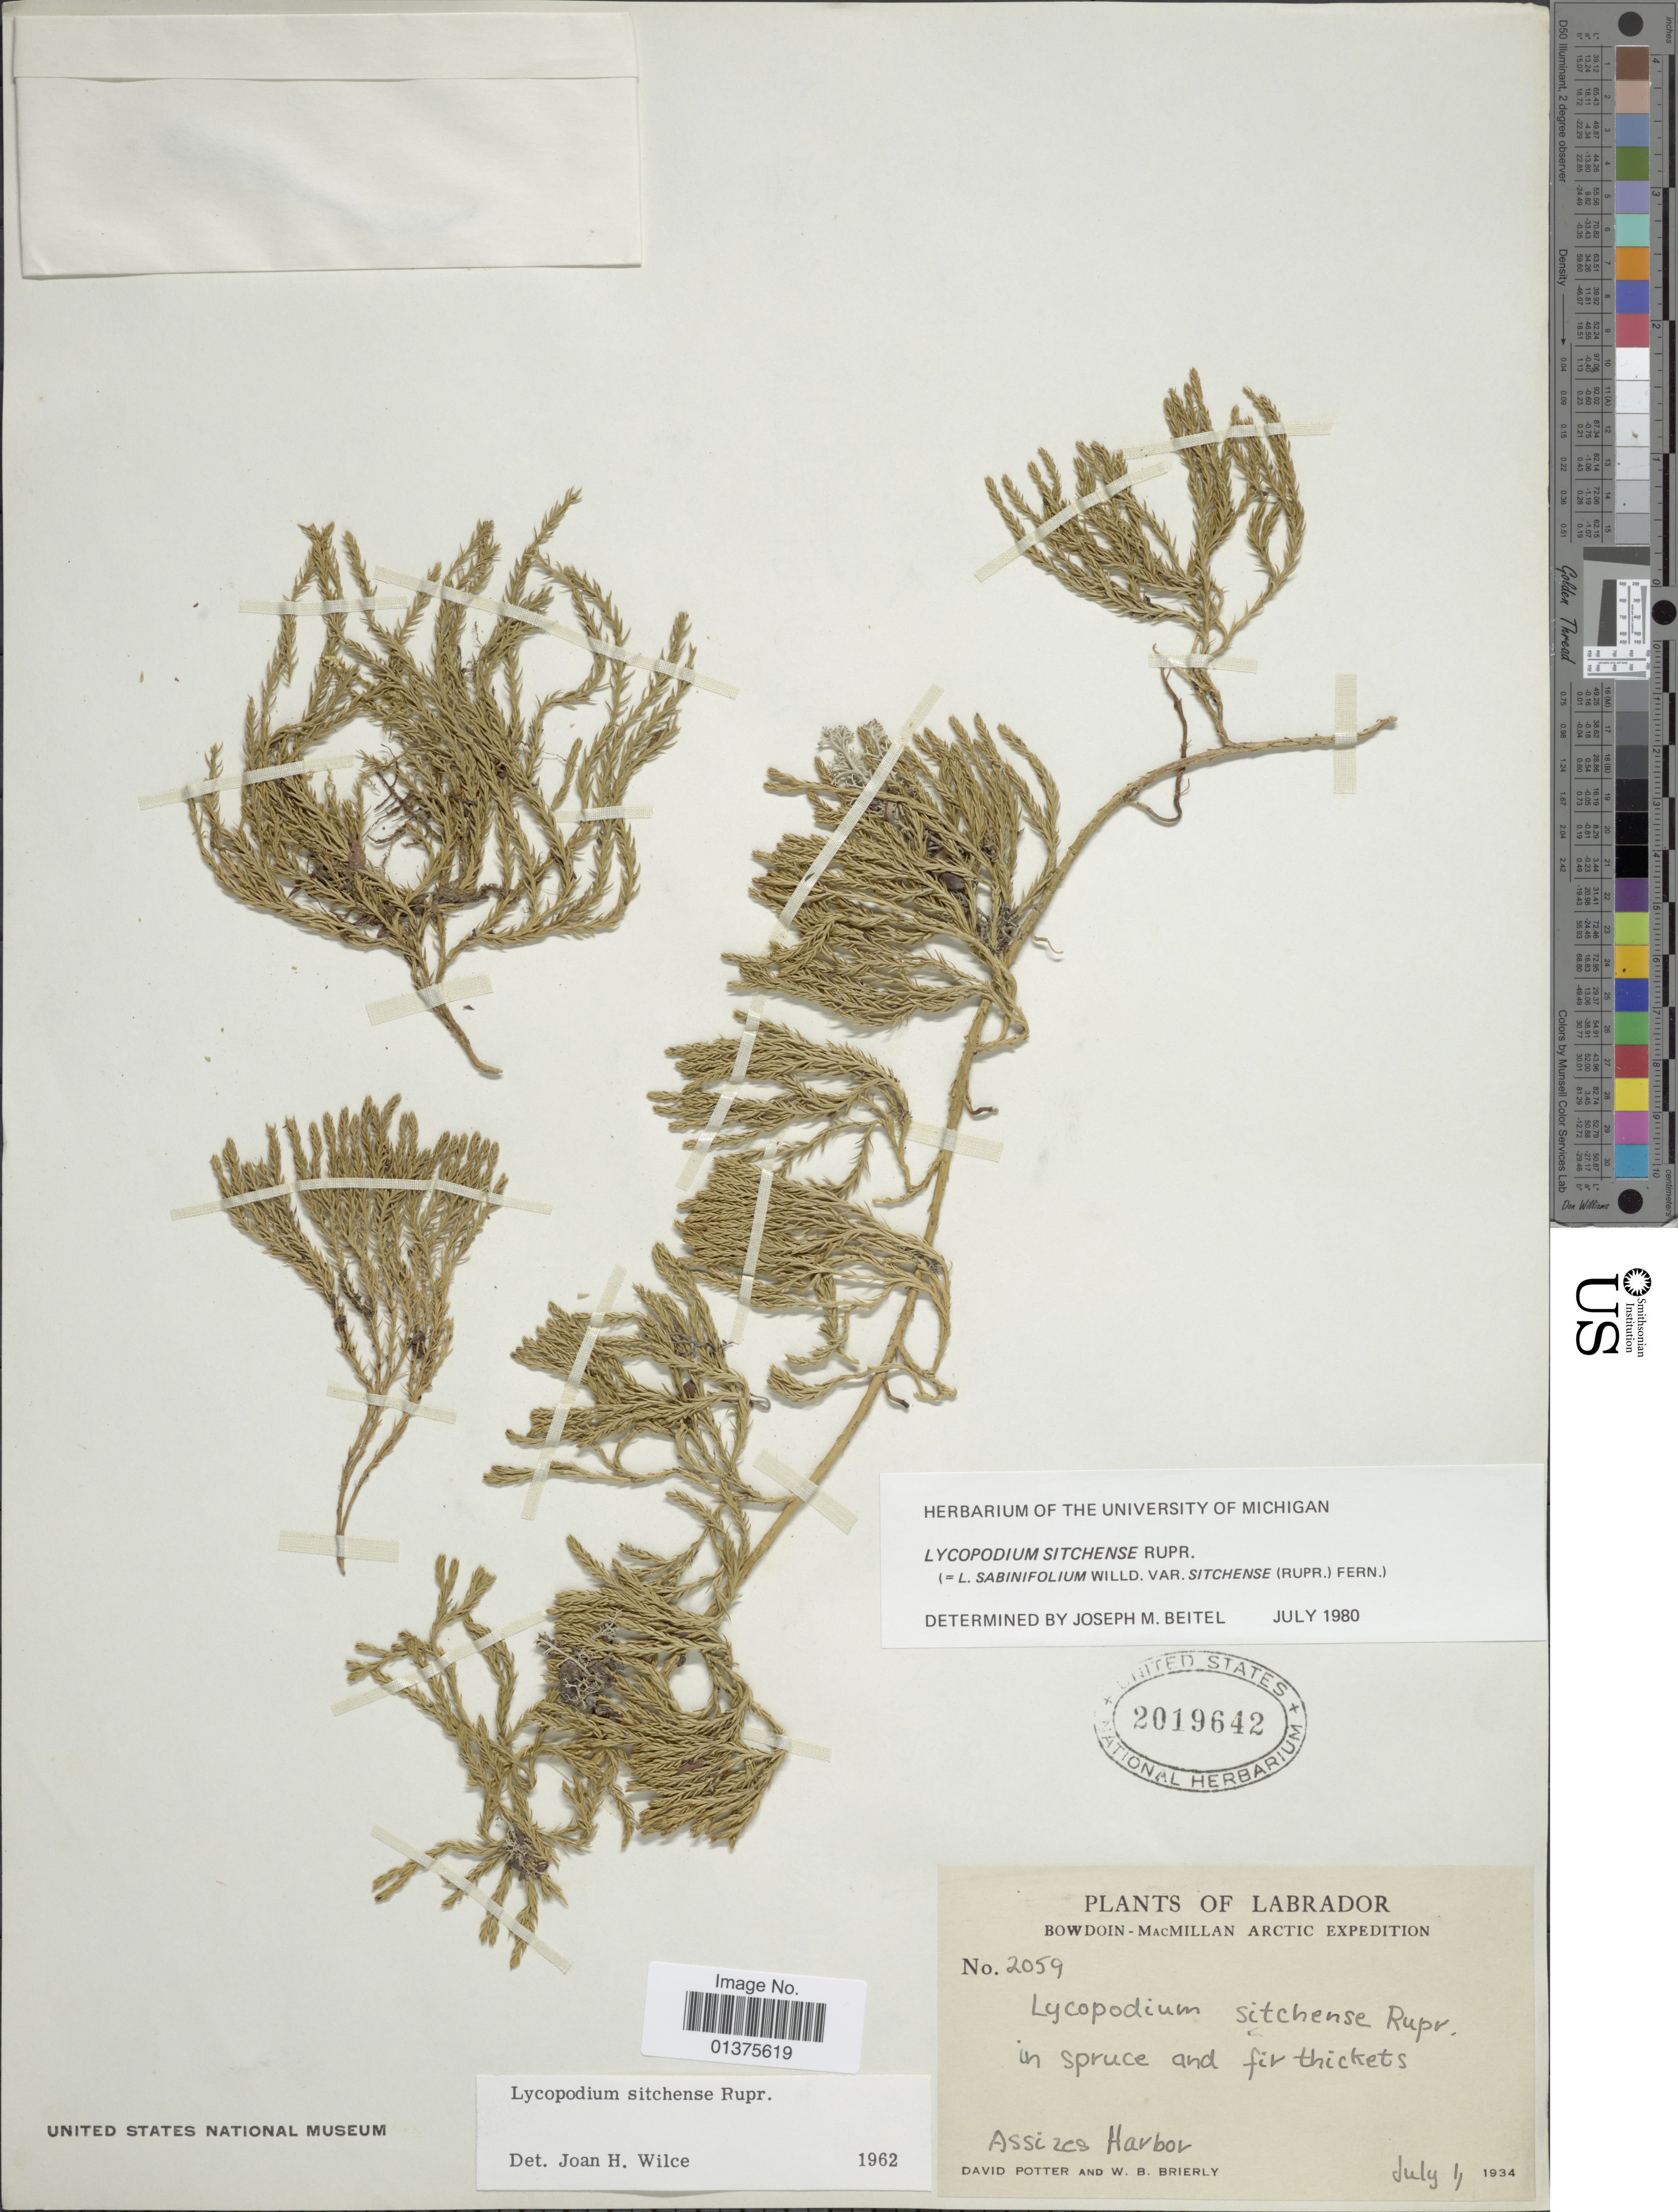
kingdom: Plantae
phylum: Tracheophyta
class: Lycopodiopsida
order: Lycopodiales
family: Lycopodiaceae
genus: Diphasiastrum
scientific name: Diphasiastrum sitchense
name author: (Rupr.) Holub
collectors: D. Potter & W. Brierly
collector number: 2059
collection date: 1934-07-01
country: Canada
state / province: Newfoundland and Labrador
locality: Labrador, Bowdoin-Macmillan, Assizes Harbor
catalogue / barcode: US 2019642